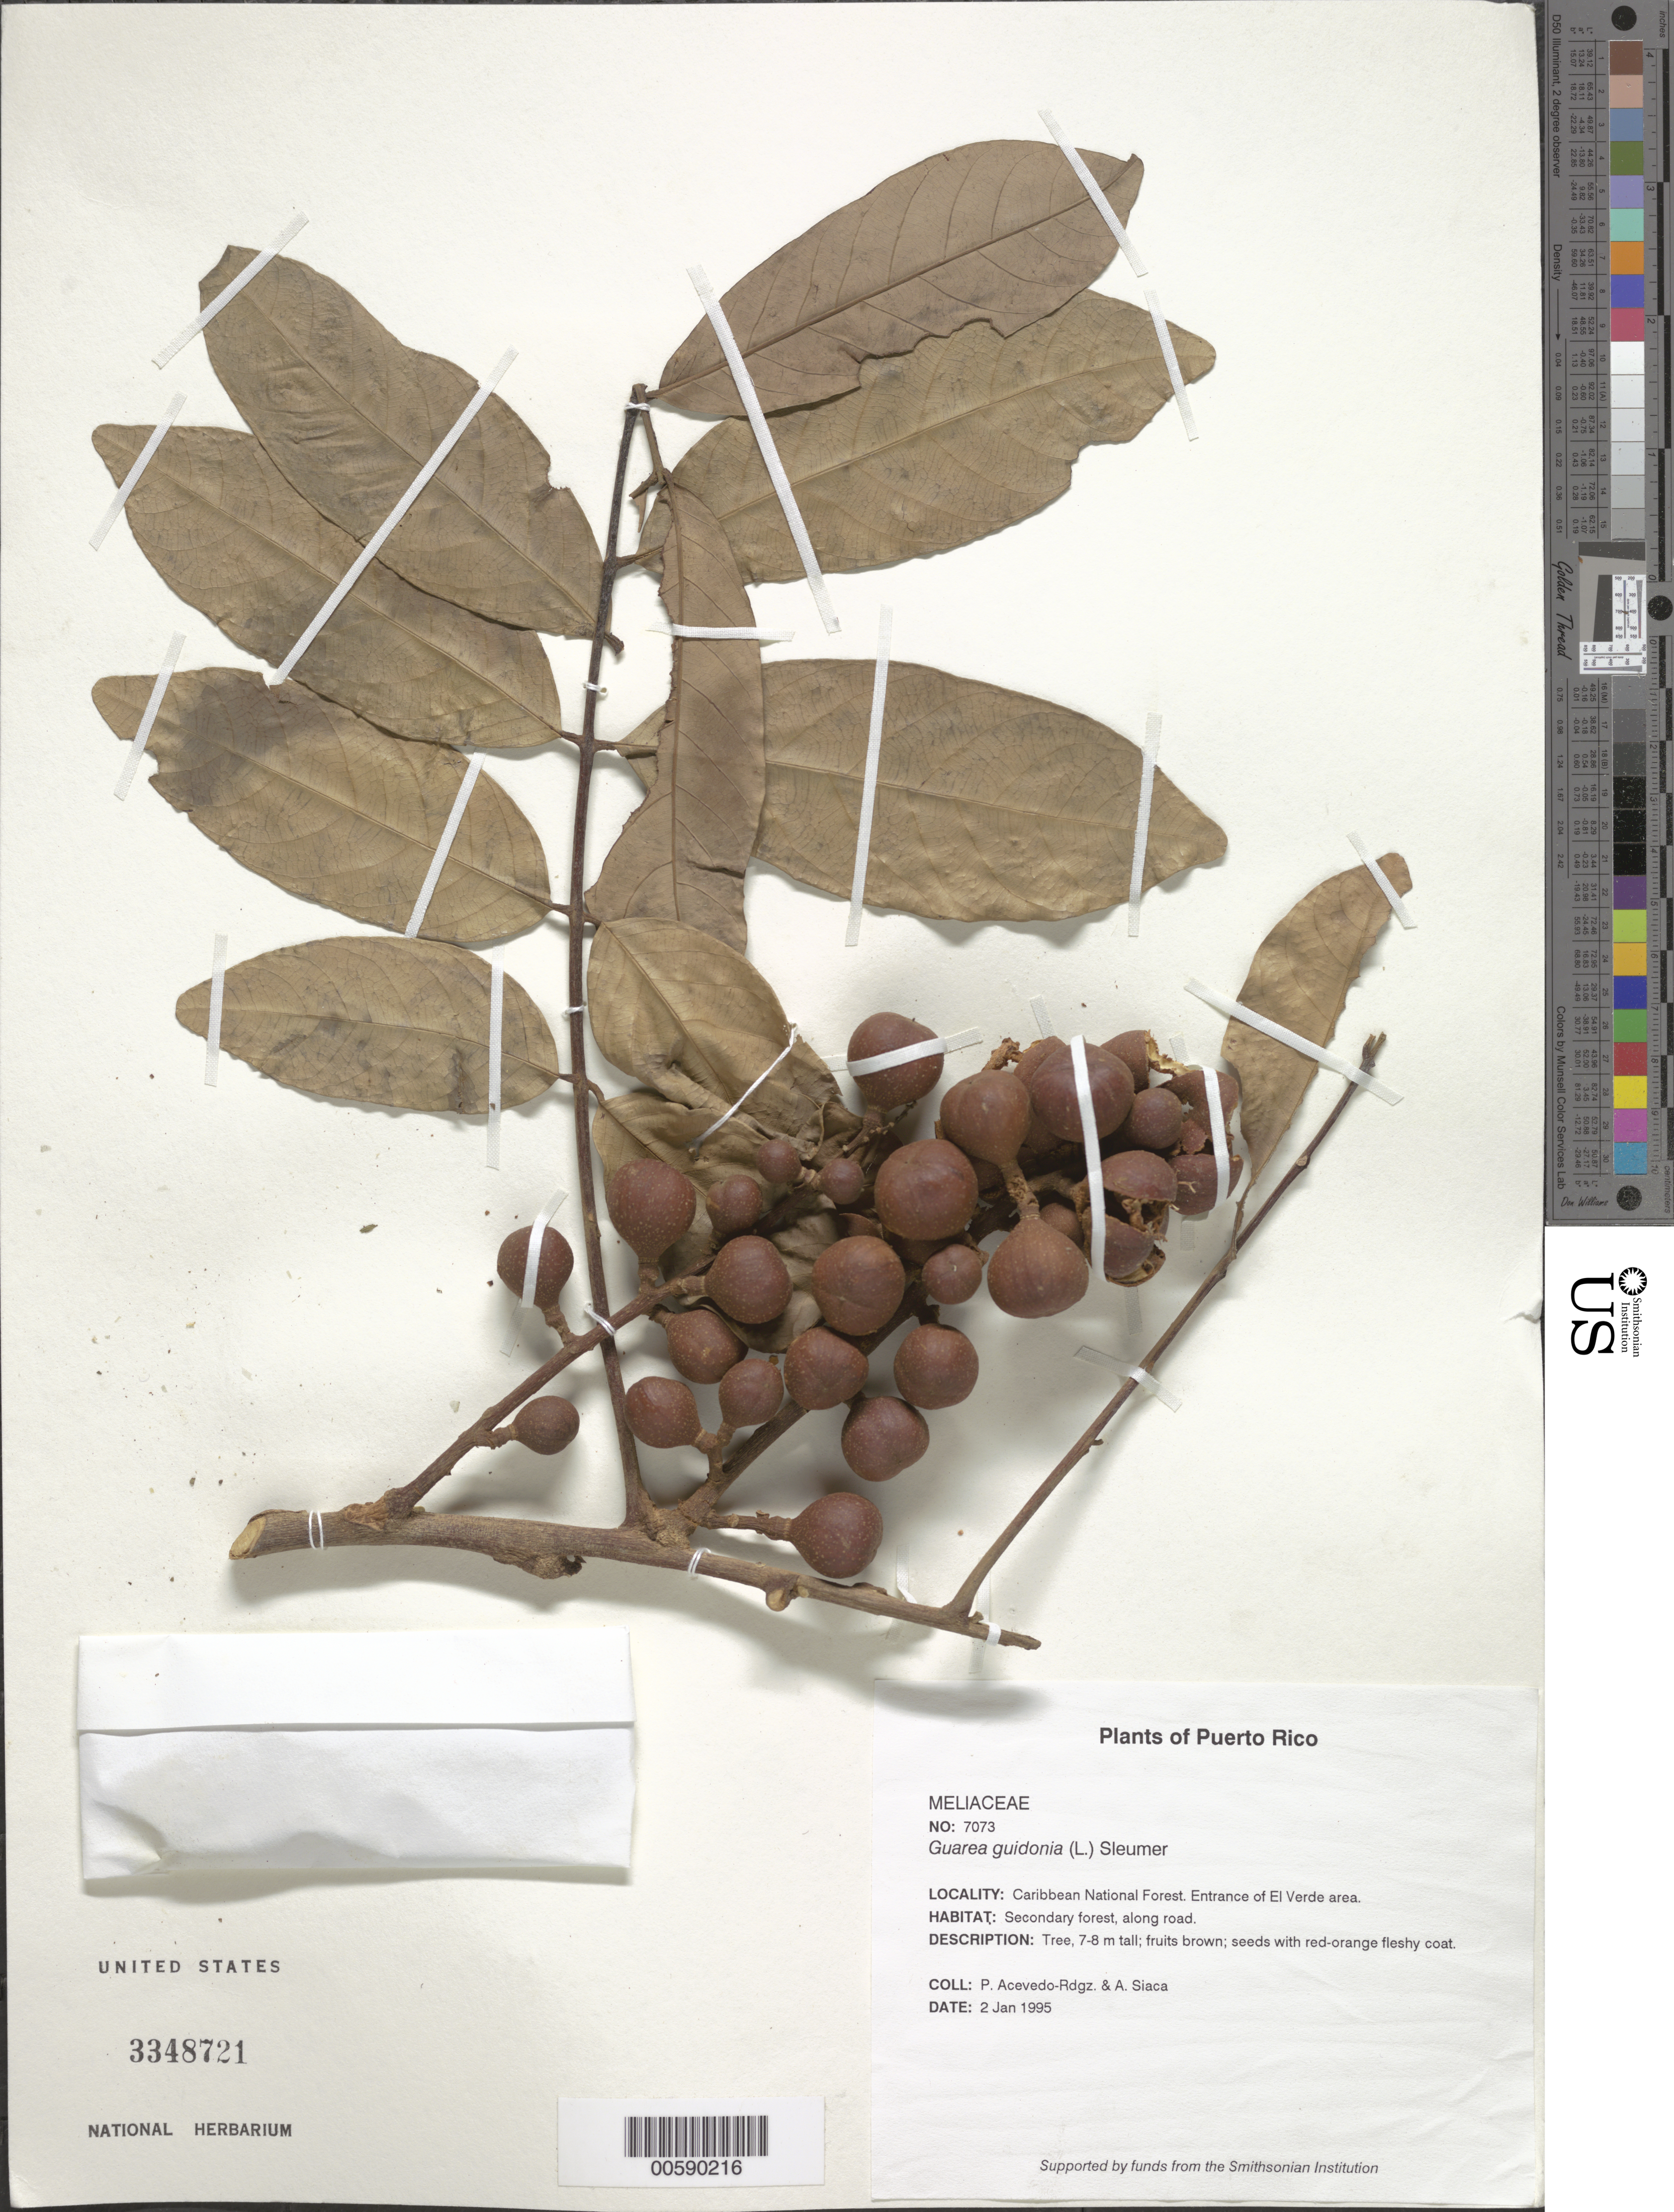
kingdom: Plantae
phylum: Tracheophyta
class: Magnoliopsida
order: Sapindales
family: Meliaceae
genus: Guarea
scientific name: Guarea guidonia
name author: (L.) Sleumer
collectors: P. Acevedo-Rodr. & A. Siaca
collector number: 7073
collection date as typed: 02 Jan 1995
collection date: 1995-01-02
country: Puerto Rico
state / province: Río Grande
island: Puerto Rico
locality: Río Grande; Caribbean National Forest. Entrance of El Verde area.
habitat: Secondary forest, along road.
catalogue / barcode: US 3348721